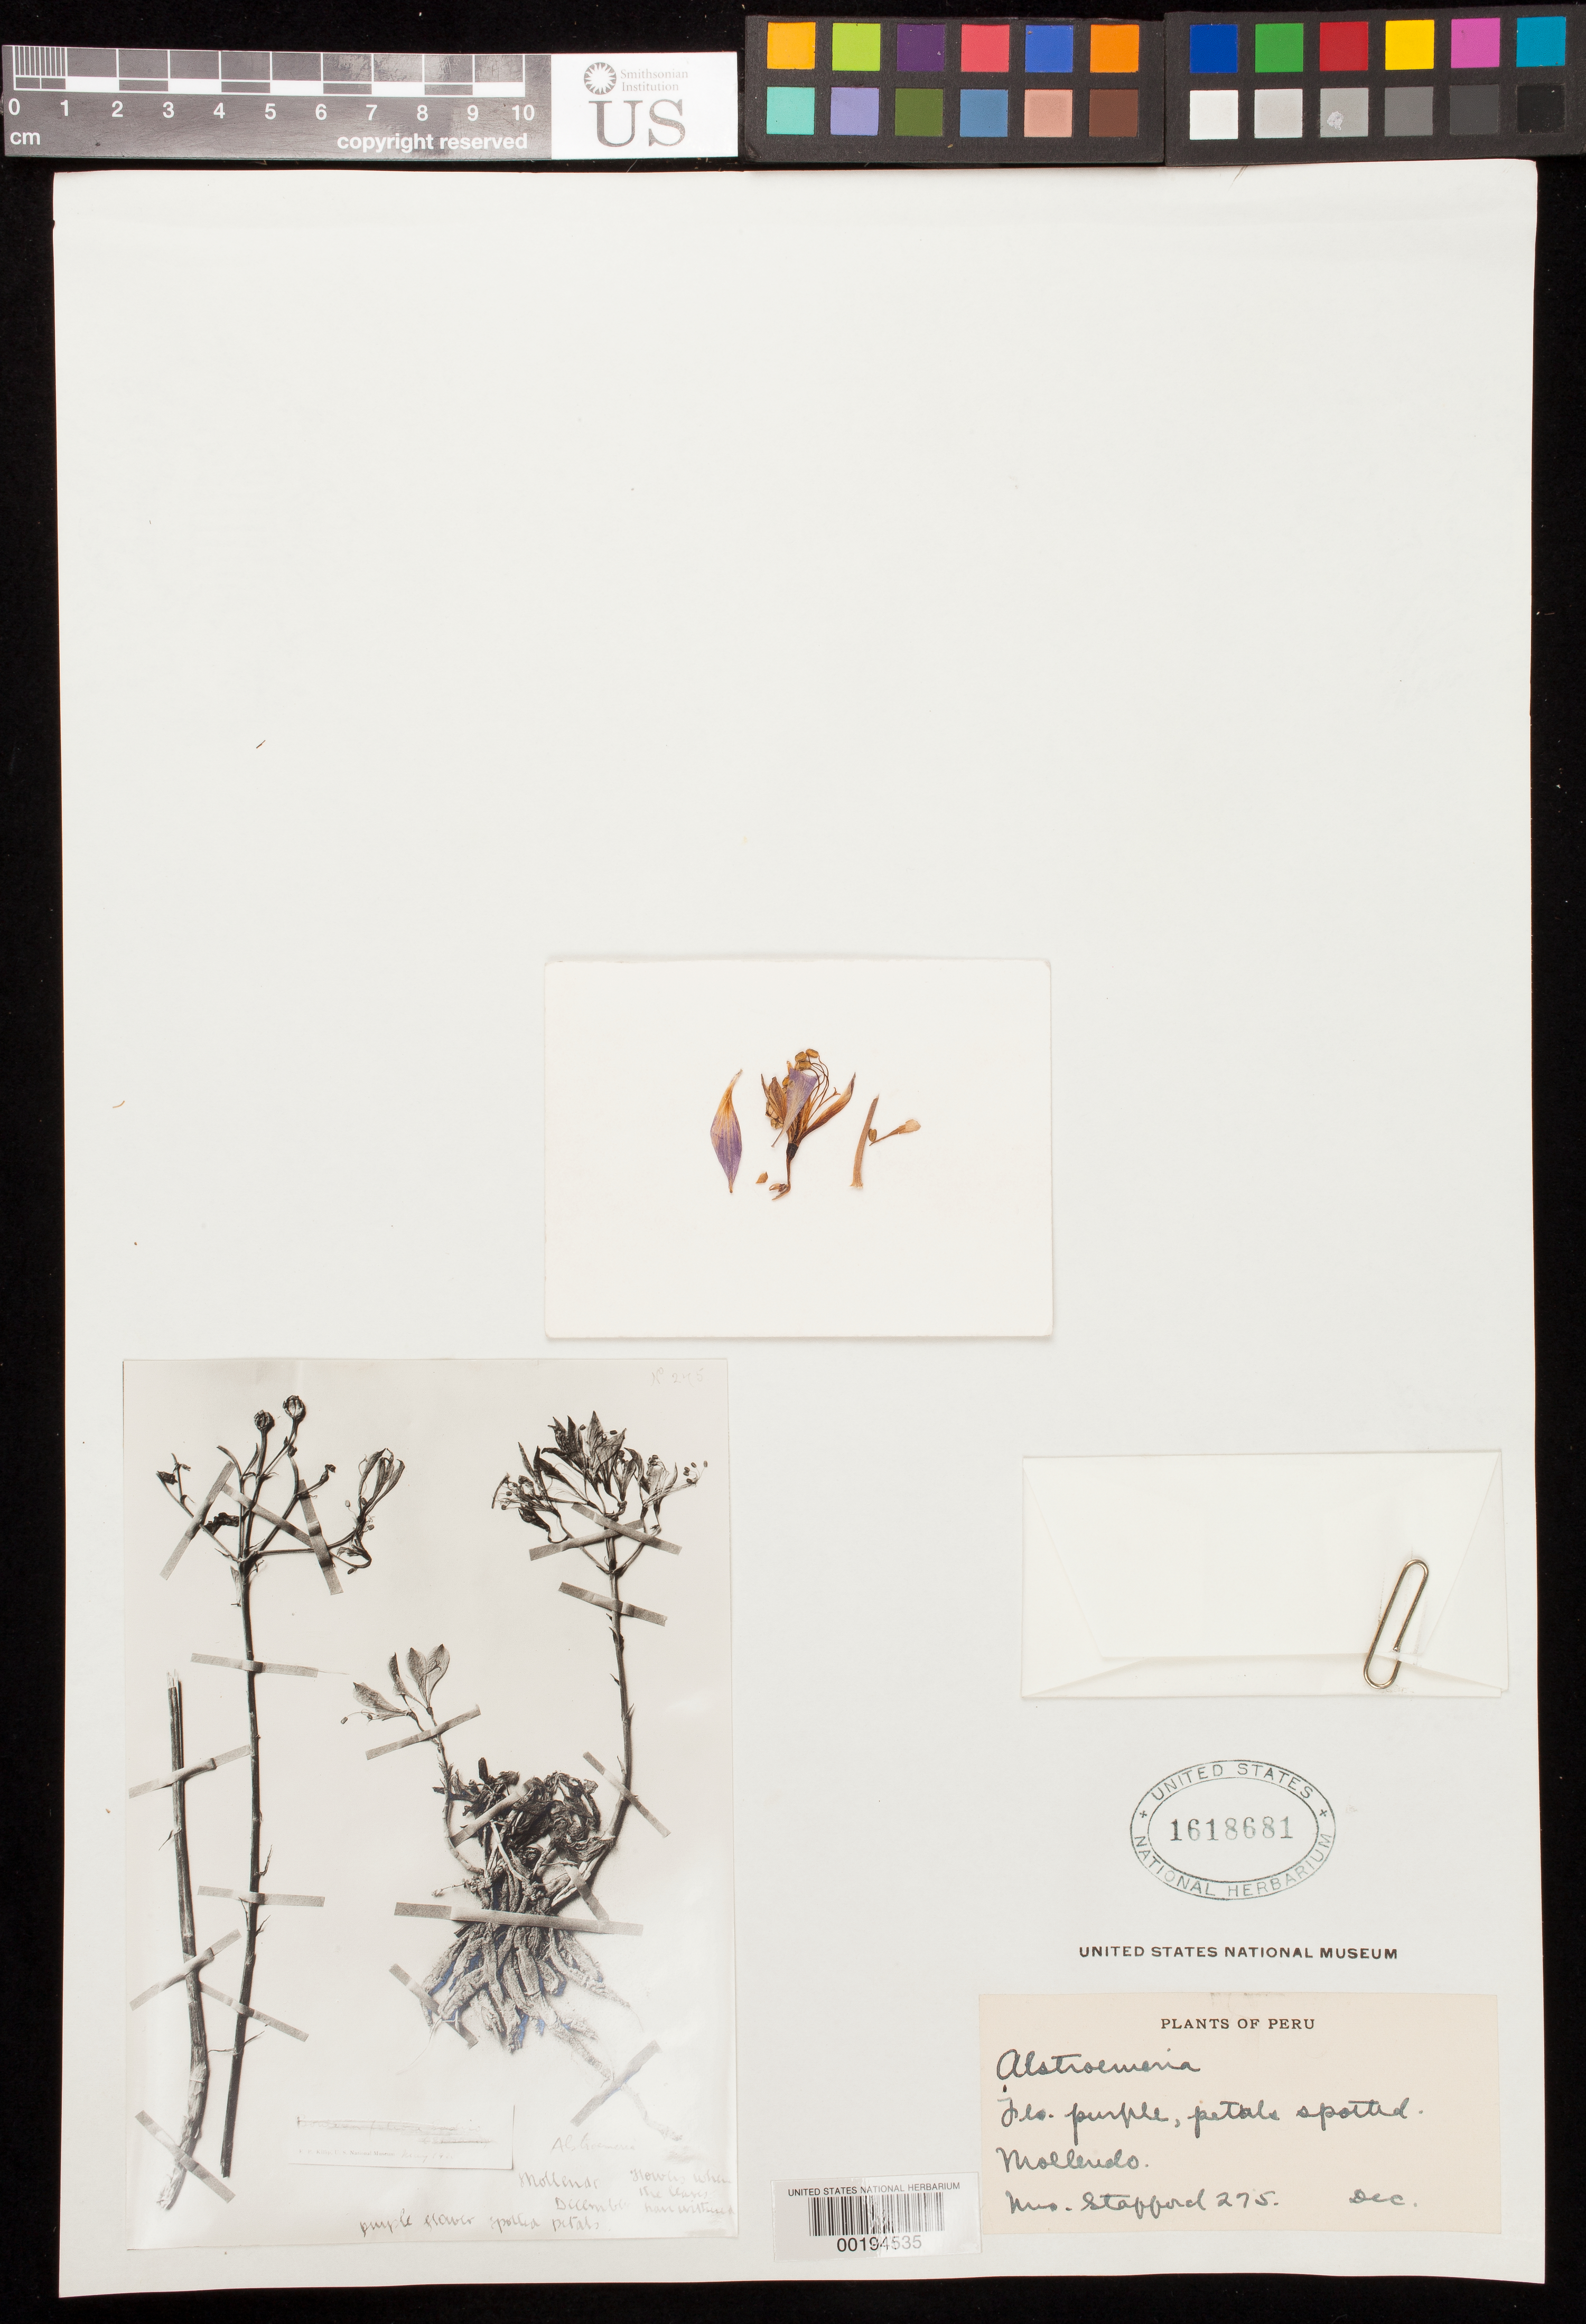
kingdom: Plantae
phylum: Tracheophyta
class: Liliopsida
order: Liliales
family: Alstroemeriaceae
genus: Alstroemeria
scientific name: Alstroemeria sp.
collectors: O. Stafford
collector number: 275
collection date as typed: Dec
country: Peru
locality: Mollerido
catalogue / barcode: US 1618681